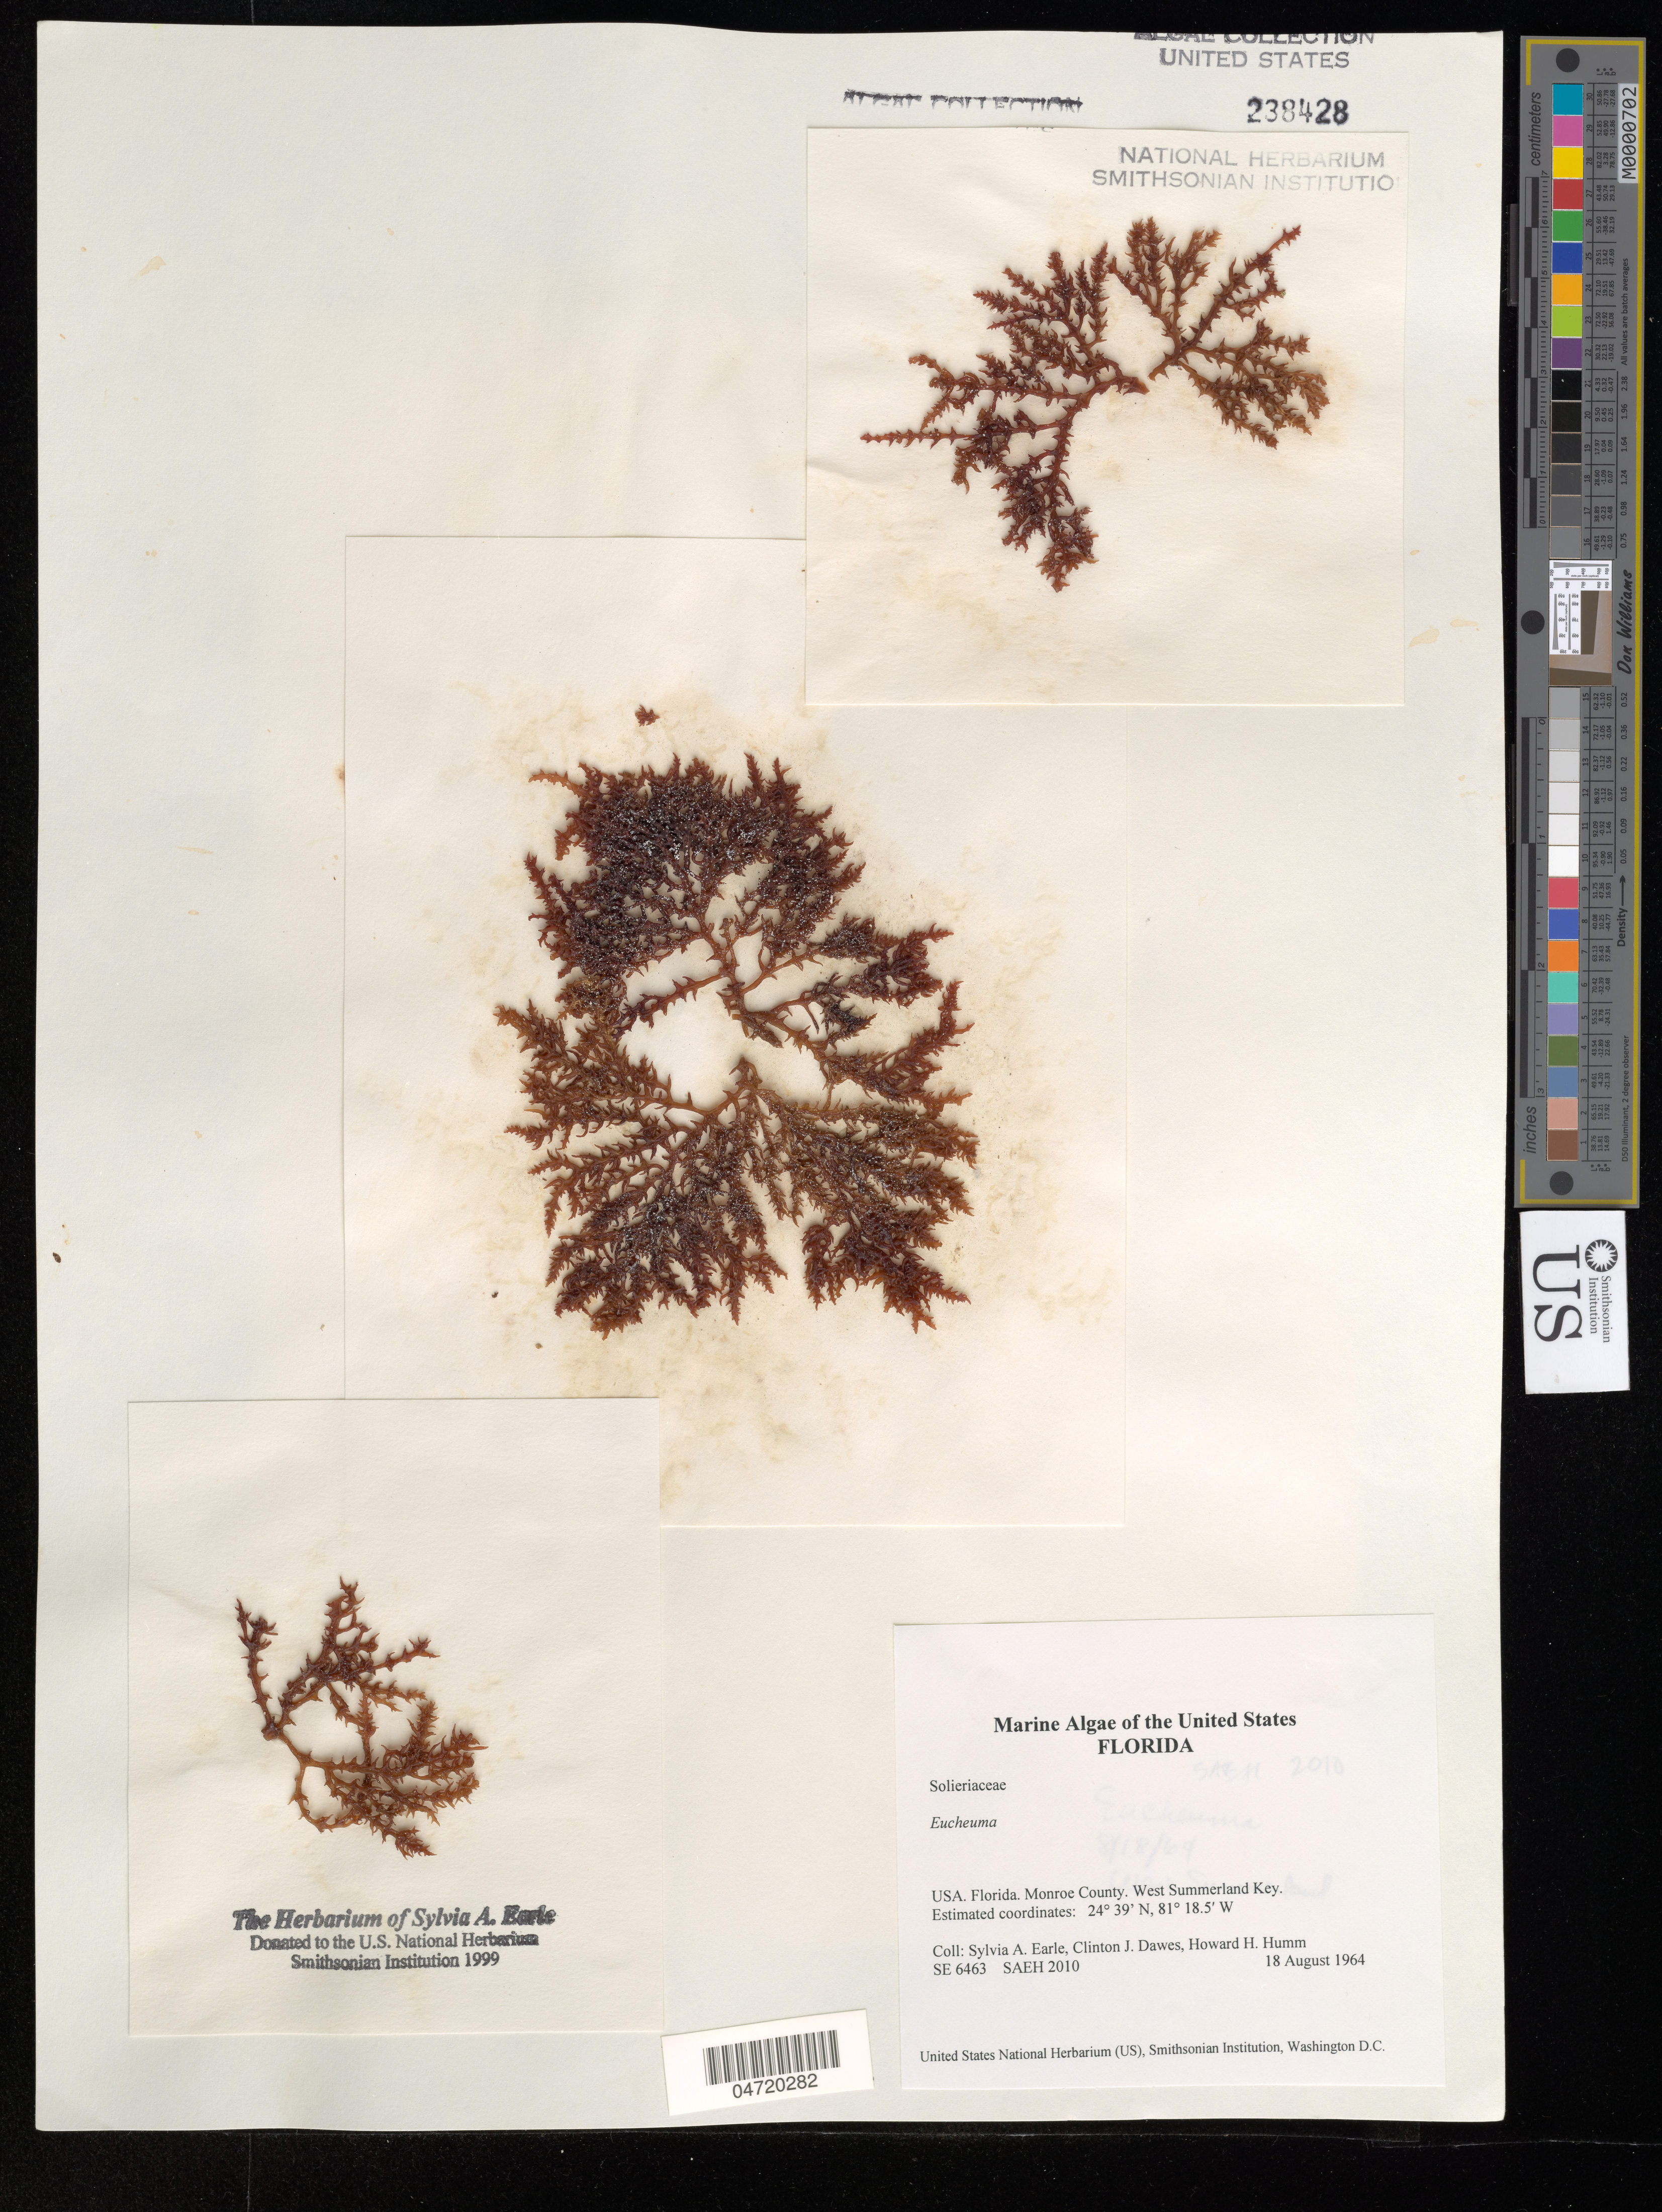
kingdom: Plantae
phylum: Rhodophyta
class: Florideophyceae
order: Gigartinales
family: Solieriaceae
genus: Eucheumatopsis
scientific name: Eucheumatopsis isiformis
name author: (C. Agardh) M.L. Núñez-Resendiz et al.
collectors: S. A. Earle, C. Dawes & H. Humm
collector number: SE6463/SAEH2010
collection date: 1964-08-18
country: United States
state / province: Florida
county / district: Monroe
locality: Monroe County. West Summerland Key.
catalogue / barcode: US 238428